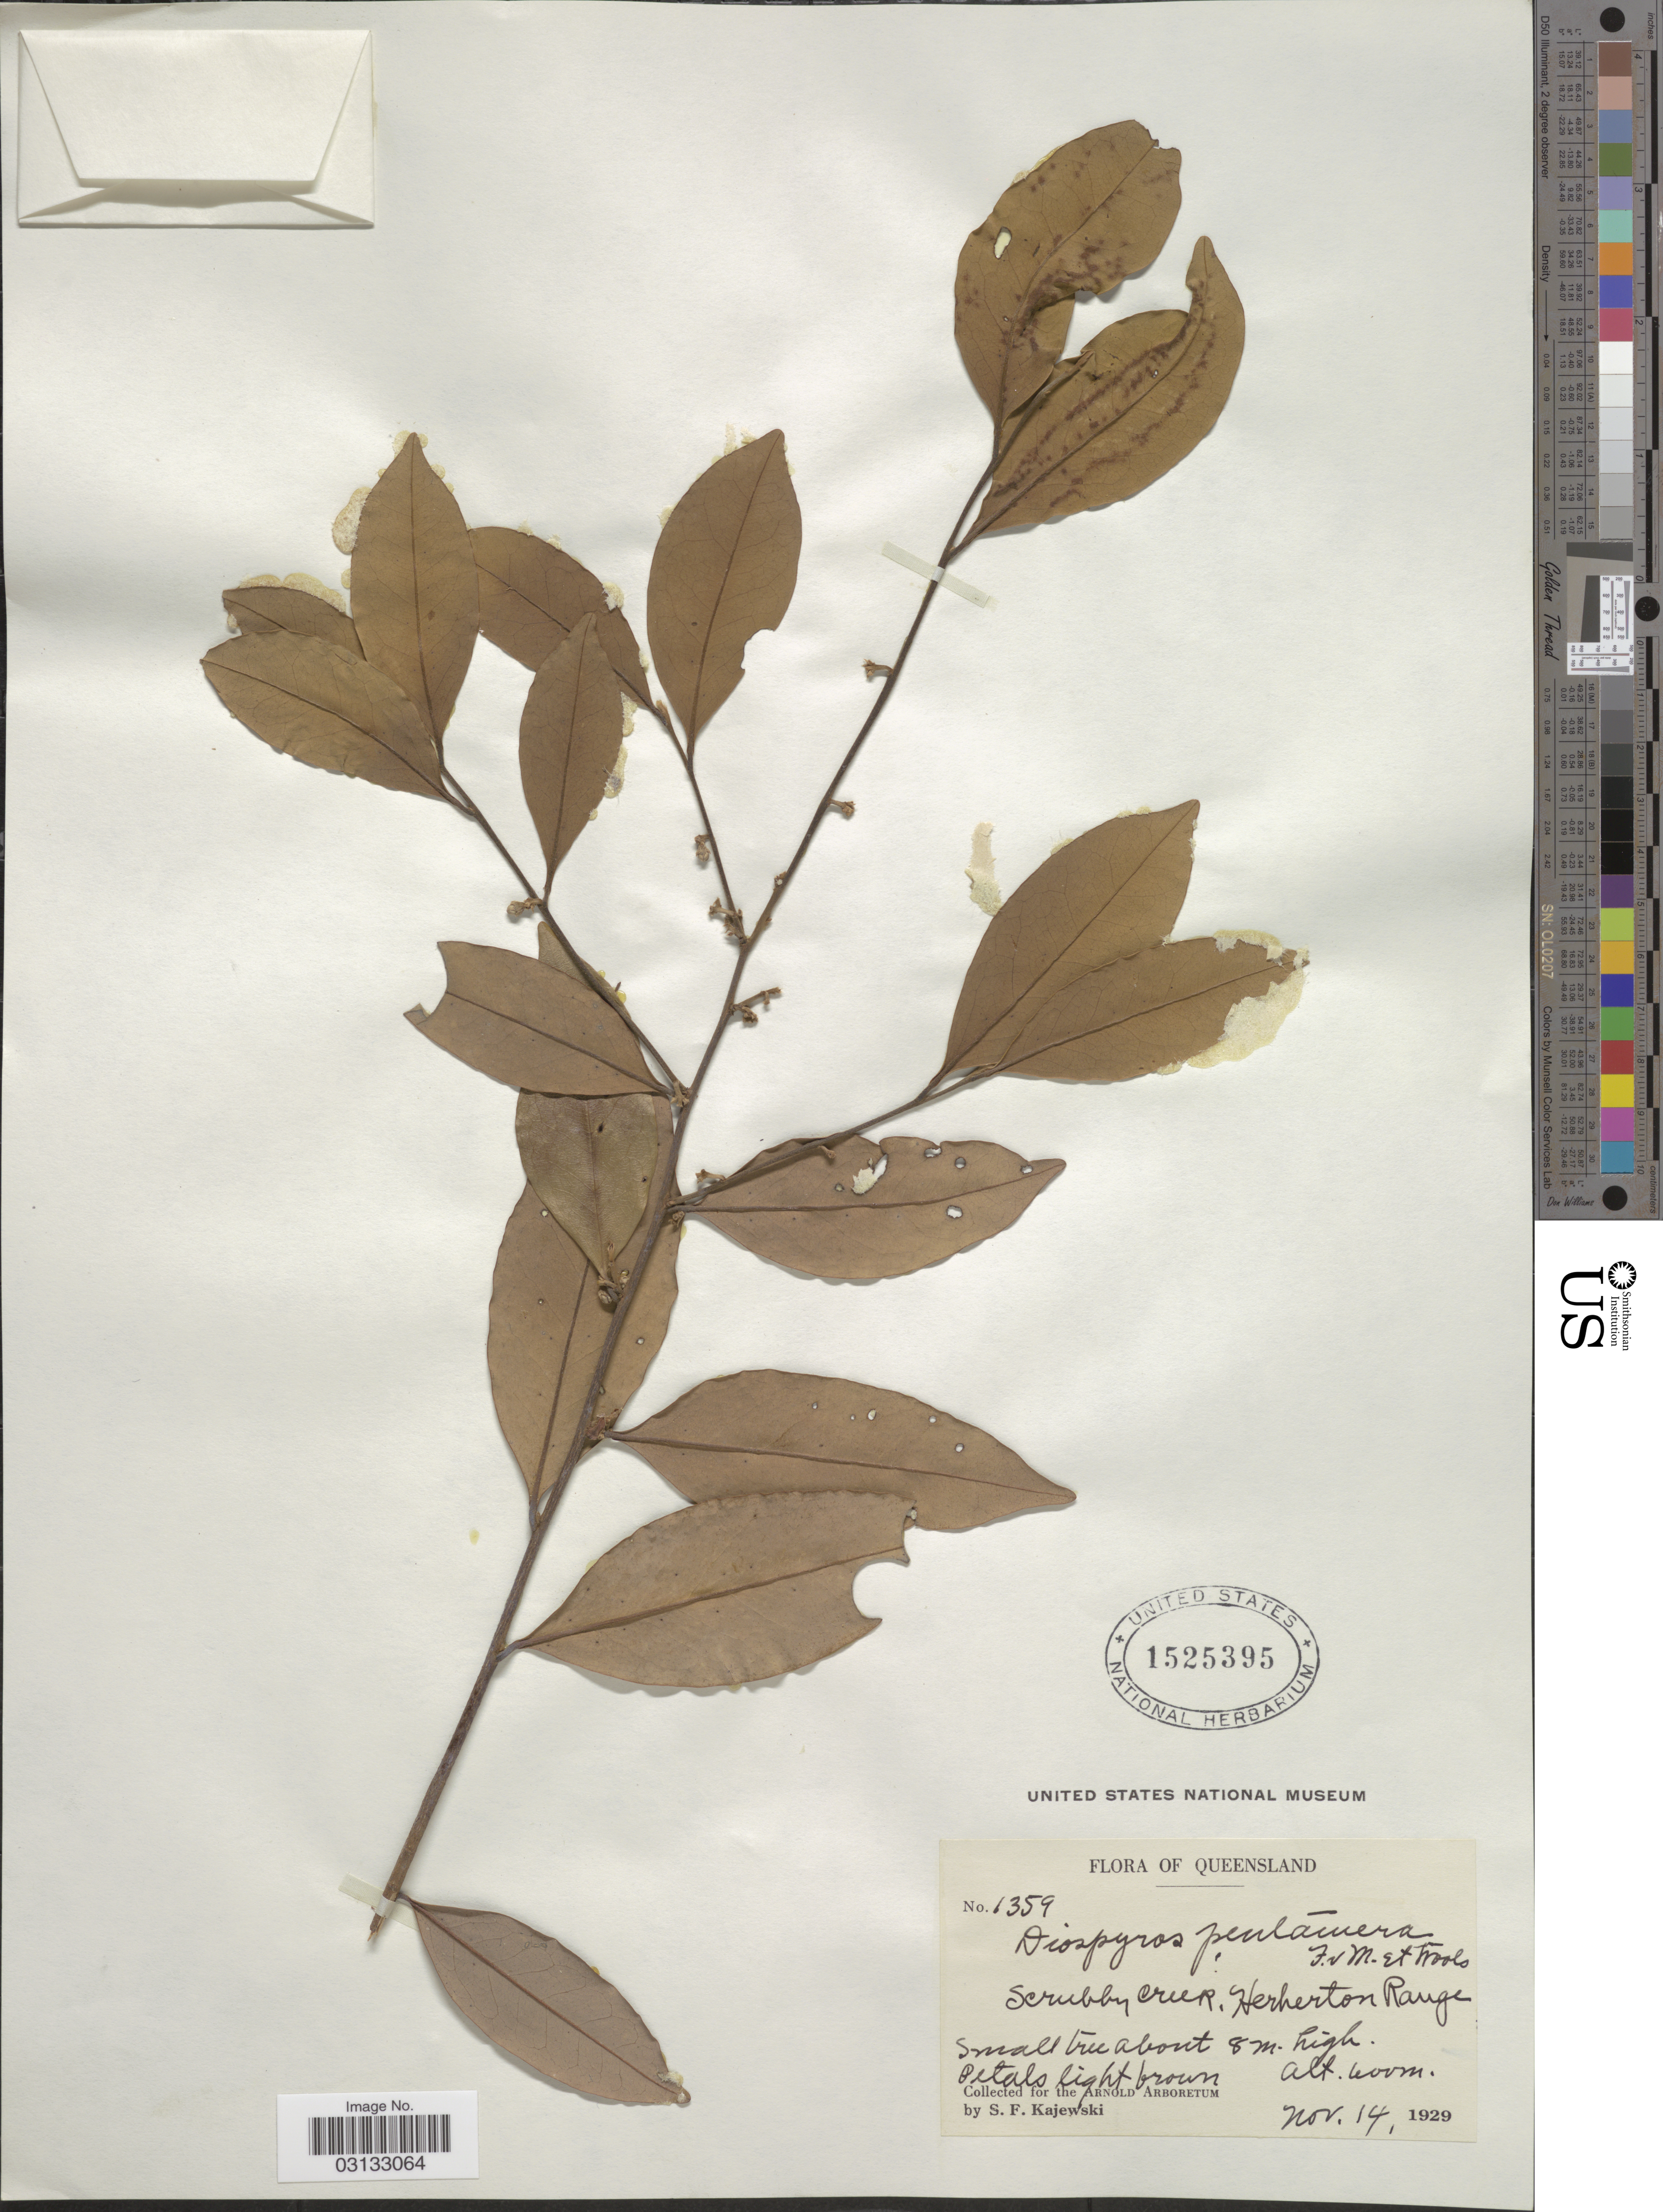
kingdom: Plantae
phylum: Tracheophyta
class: Magnoliopsida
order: Ericales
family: Ebenaceae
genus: Diospyros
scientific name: Diospyros pentamera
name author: (F. Muell.) Woods & F. Muell.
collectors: S. Kajewski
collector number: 1359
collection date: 1929-11-14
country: Australia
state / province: Queensland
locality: Scrubby Creek, Herherton Range.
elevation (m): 600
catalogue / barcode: US 1525395